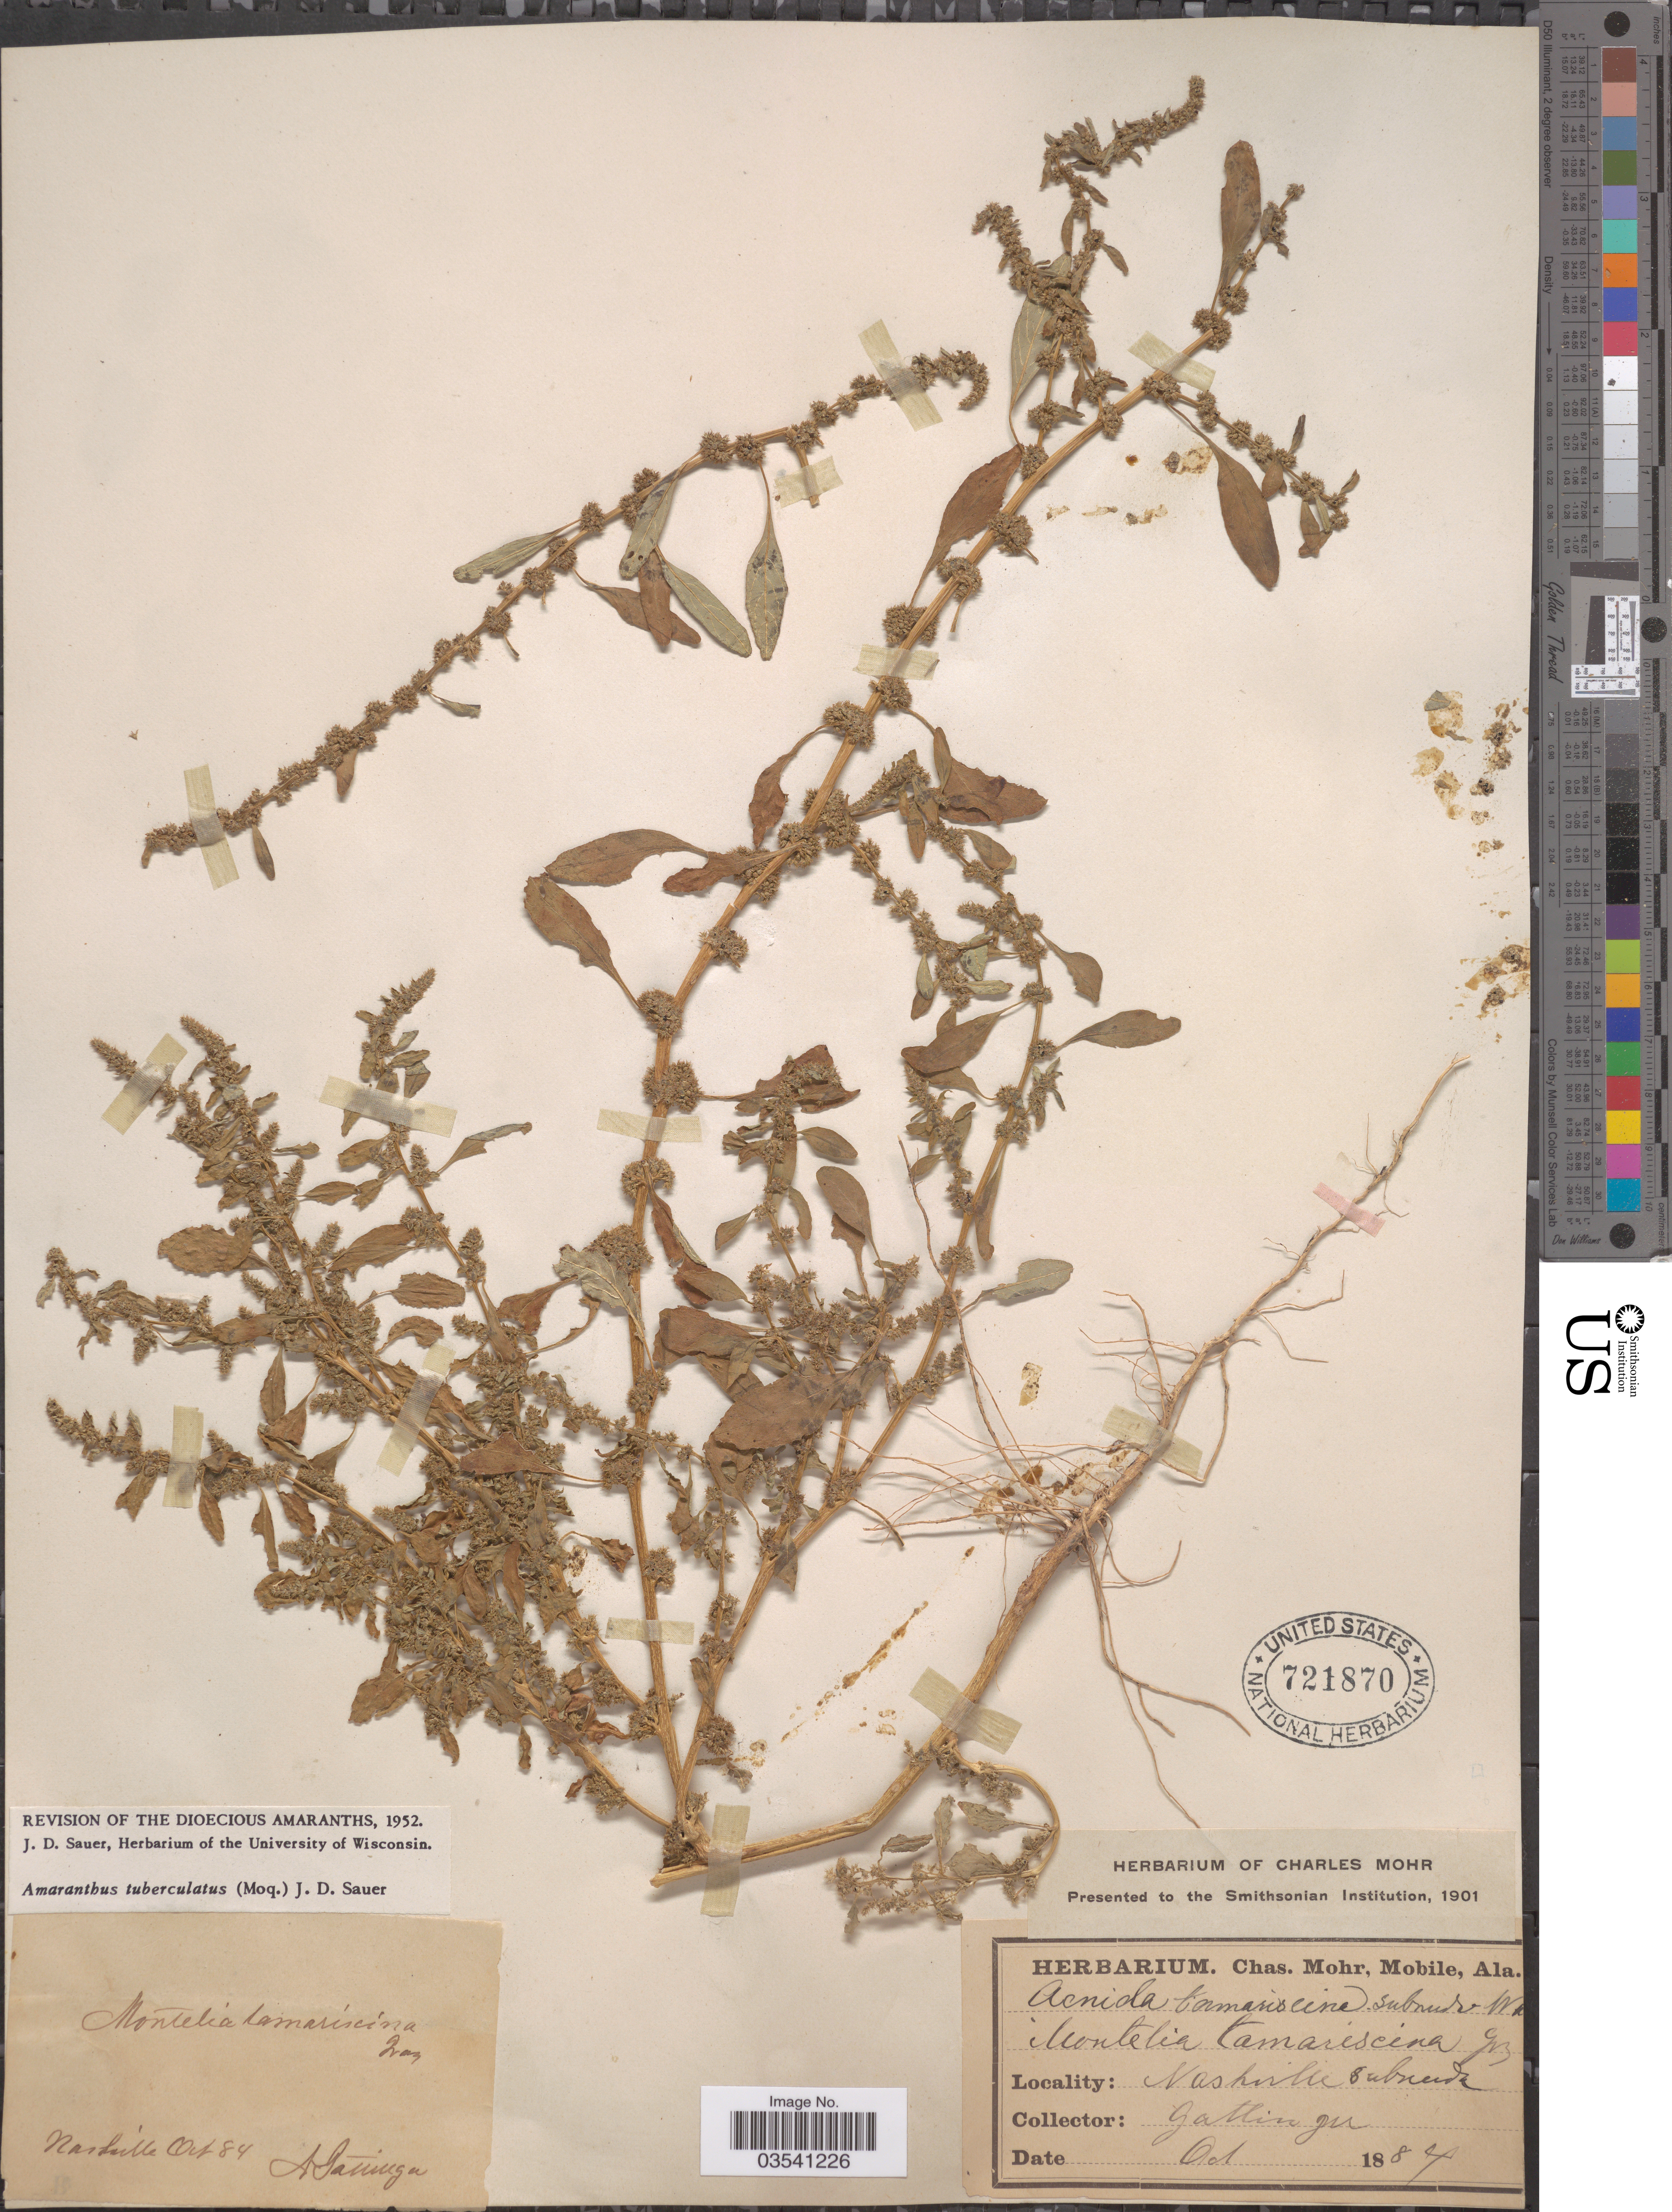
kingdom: Plantae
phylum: Tracheophyta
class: Magnoliopsida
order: Caryophyllales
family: Amaranthaceae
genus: Amaranthus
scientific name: Amaranthus tuberculatus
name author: (Moq.) J.D. Sauer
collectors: A. Gattinger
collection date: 1884-10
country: United States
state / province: Alabama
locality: Nashville.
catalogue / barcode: US 721870